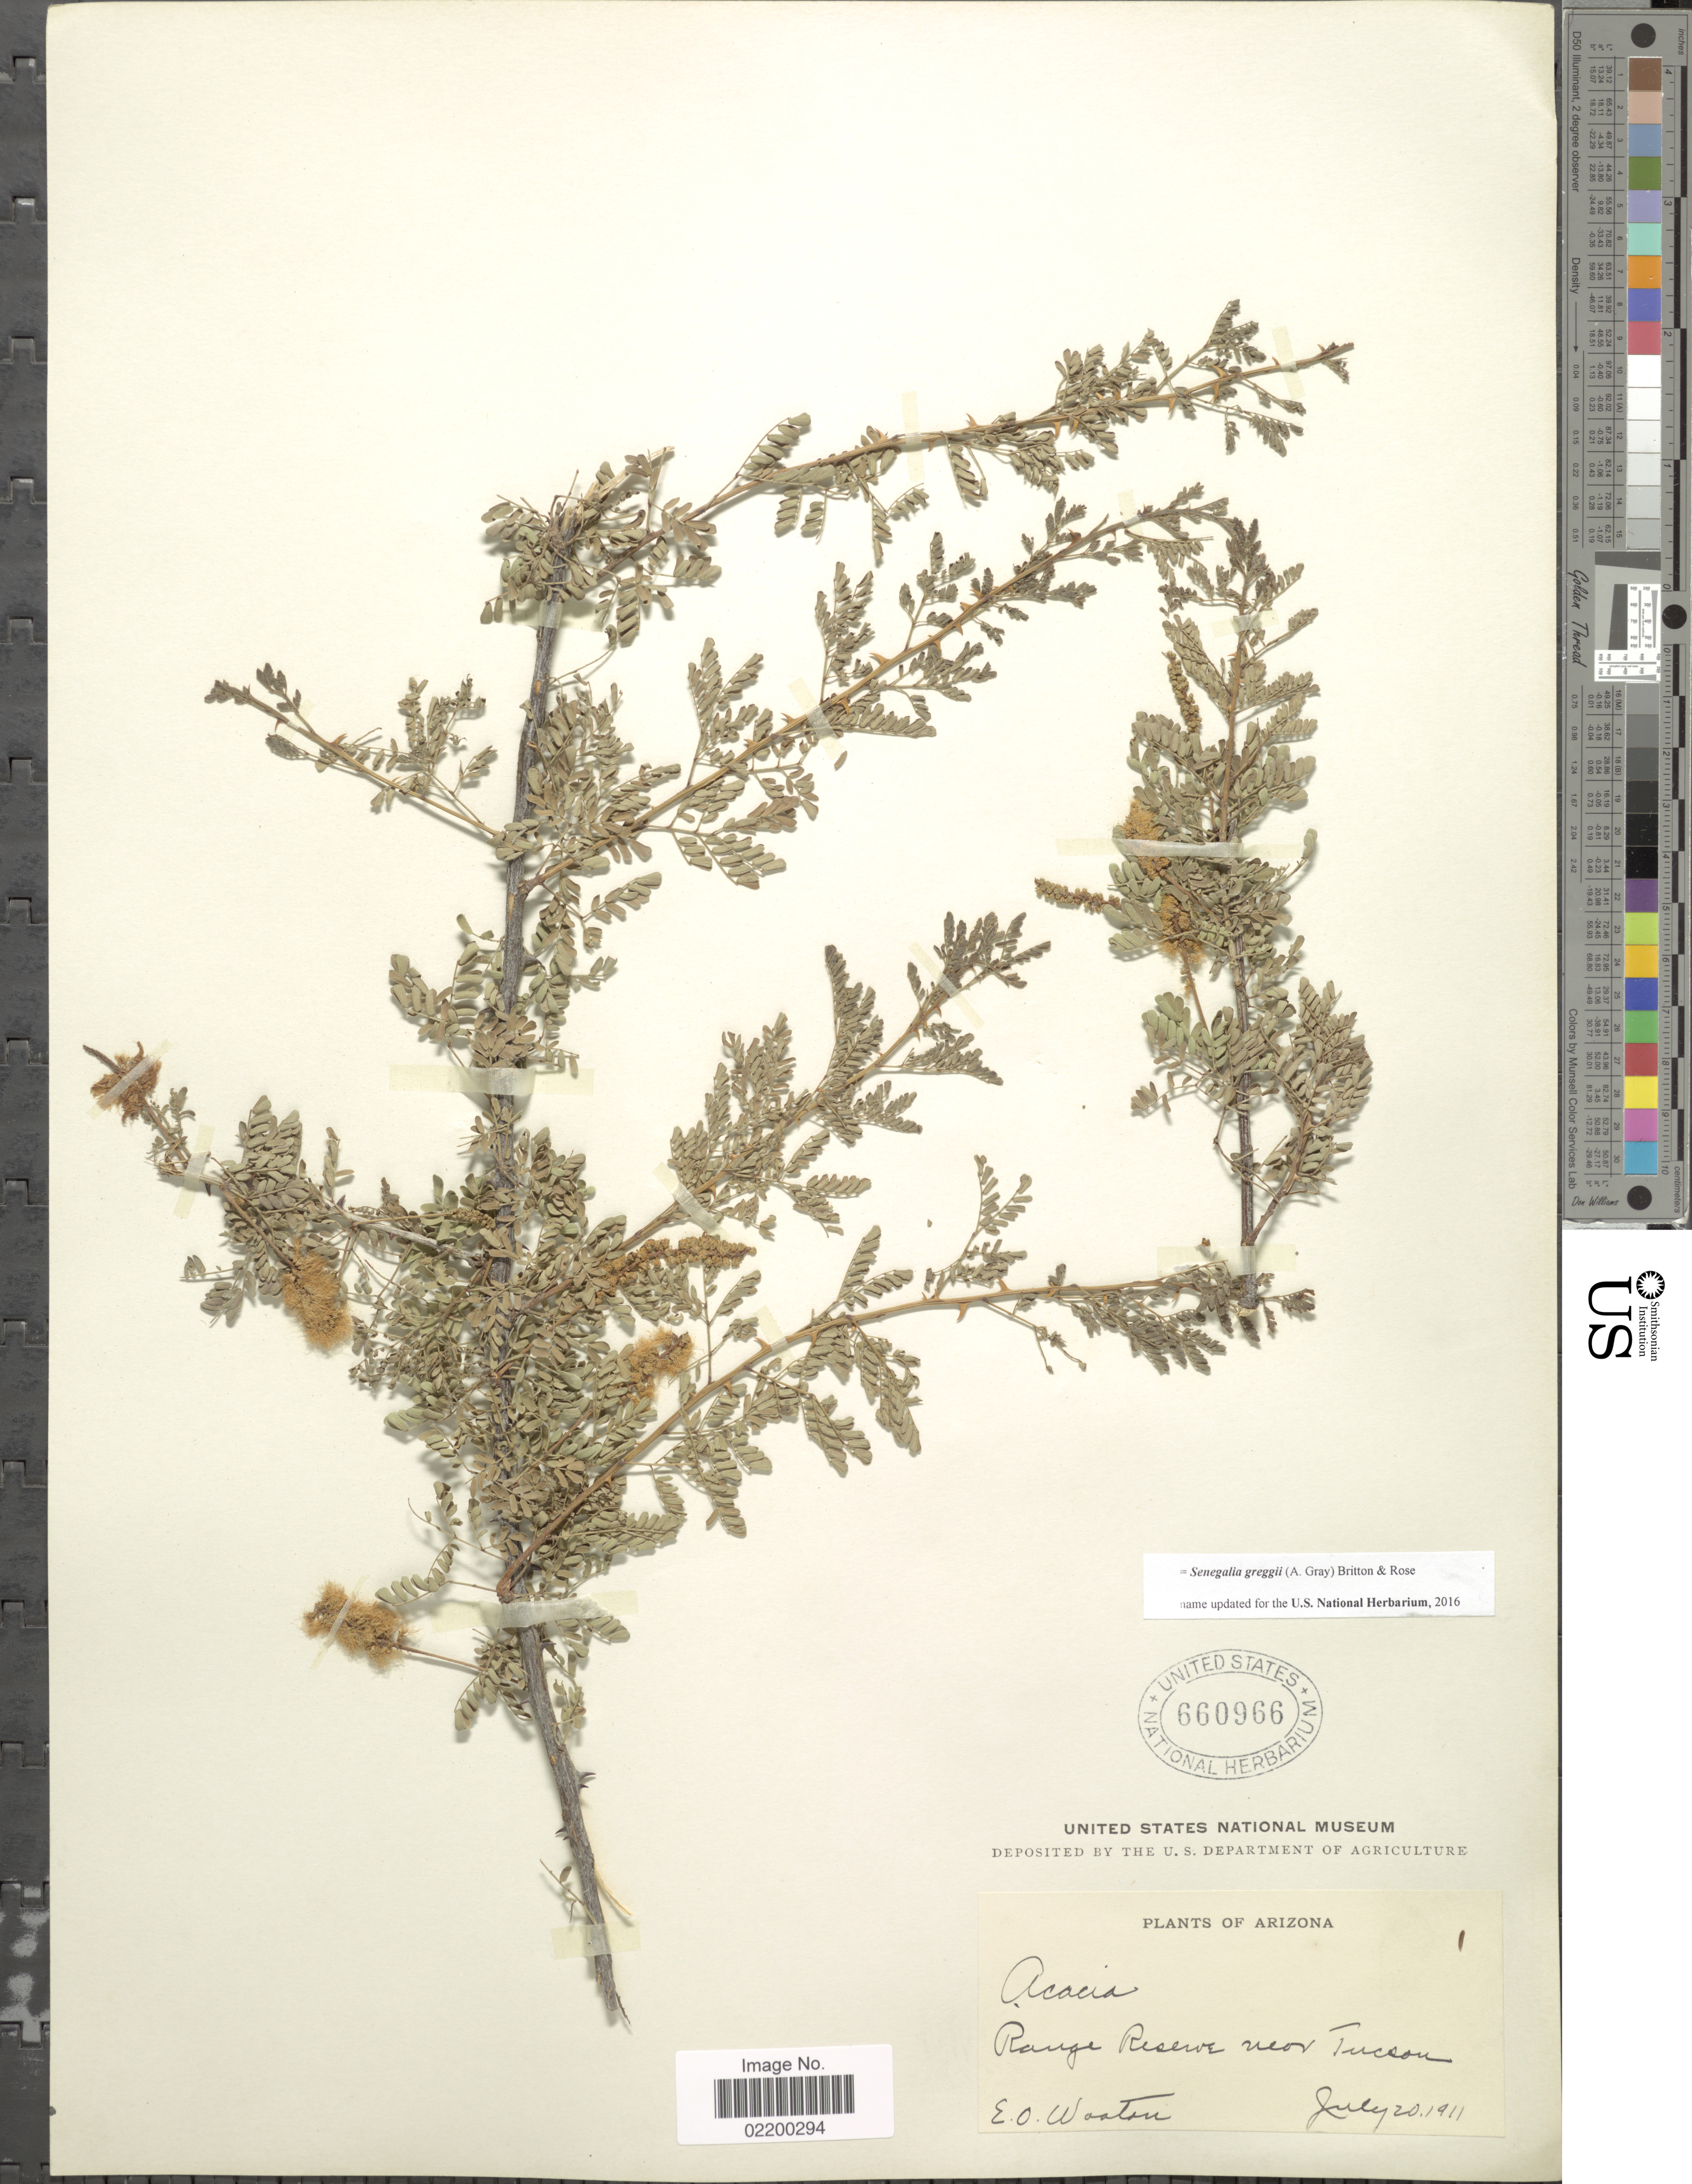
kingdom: Plantae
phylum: Tracheophyta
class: Magnoliopsida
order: Fabales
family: Fabaceae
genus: Senegalia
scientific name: Senegalia greggii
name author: (A. Gray) Britton & Rose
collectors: E. O. Wooton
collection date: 1911-07-20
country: United States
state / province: Arizona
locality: Range Reserve near Tucson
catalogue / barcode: US 660966